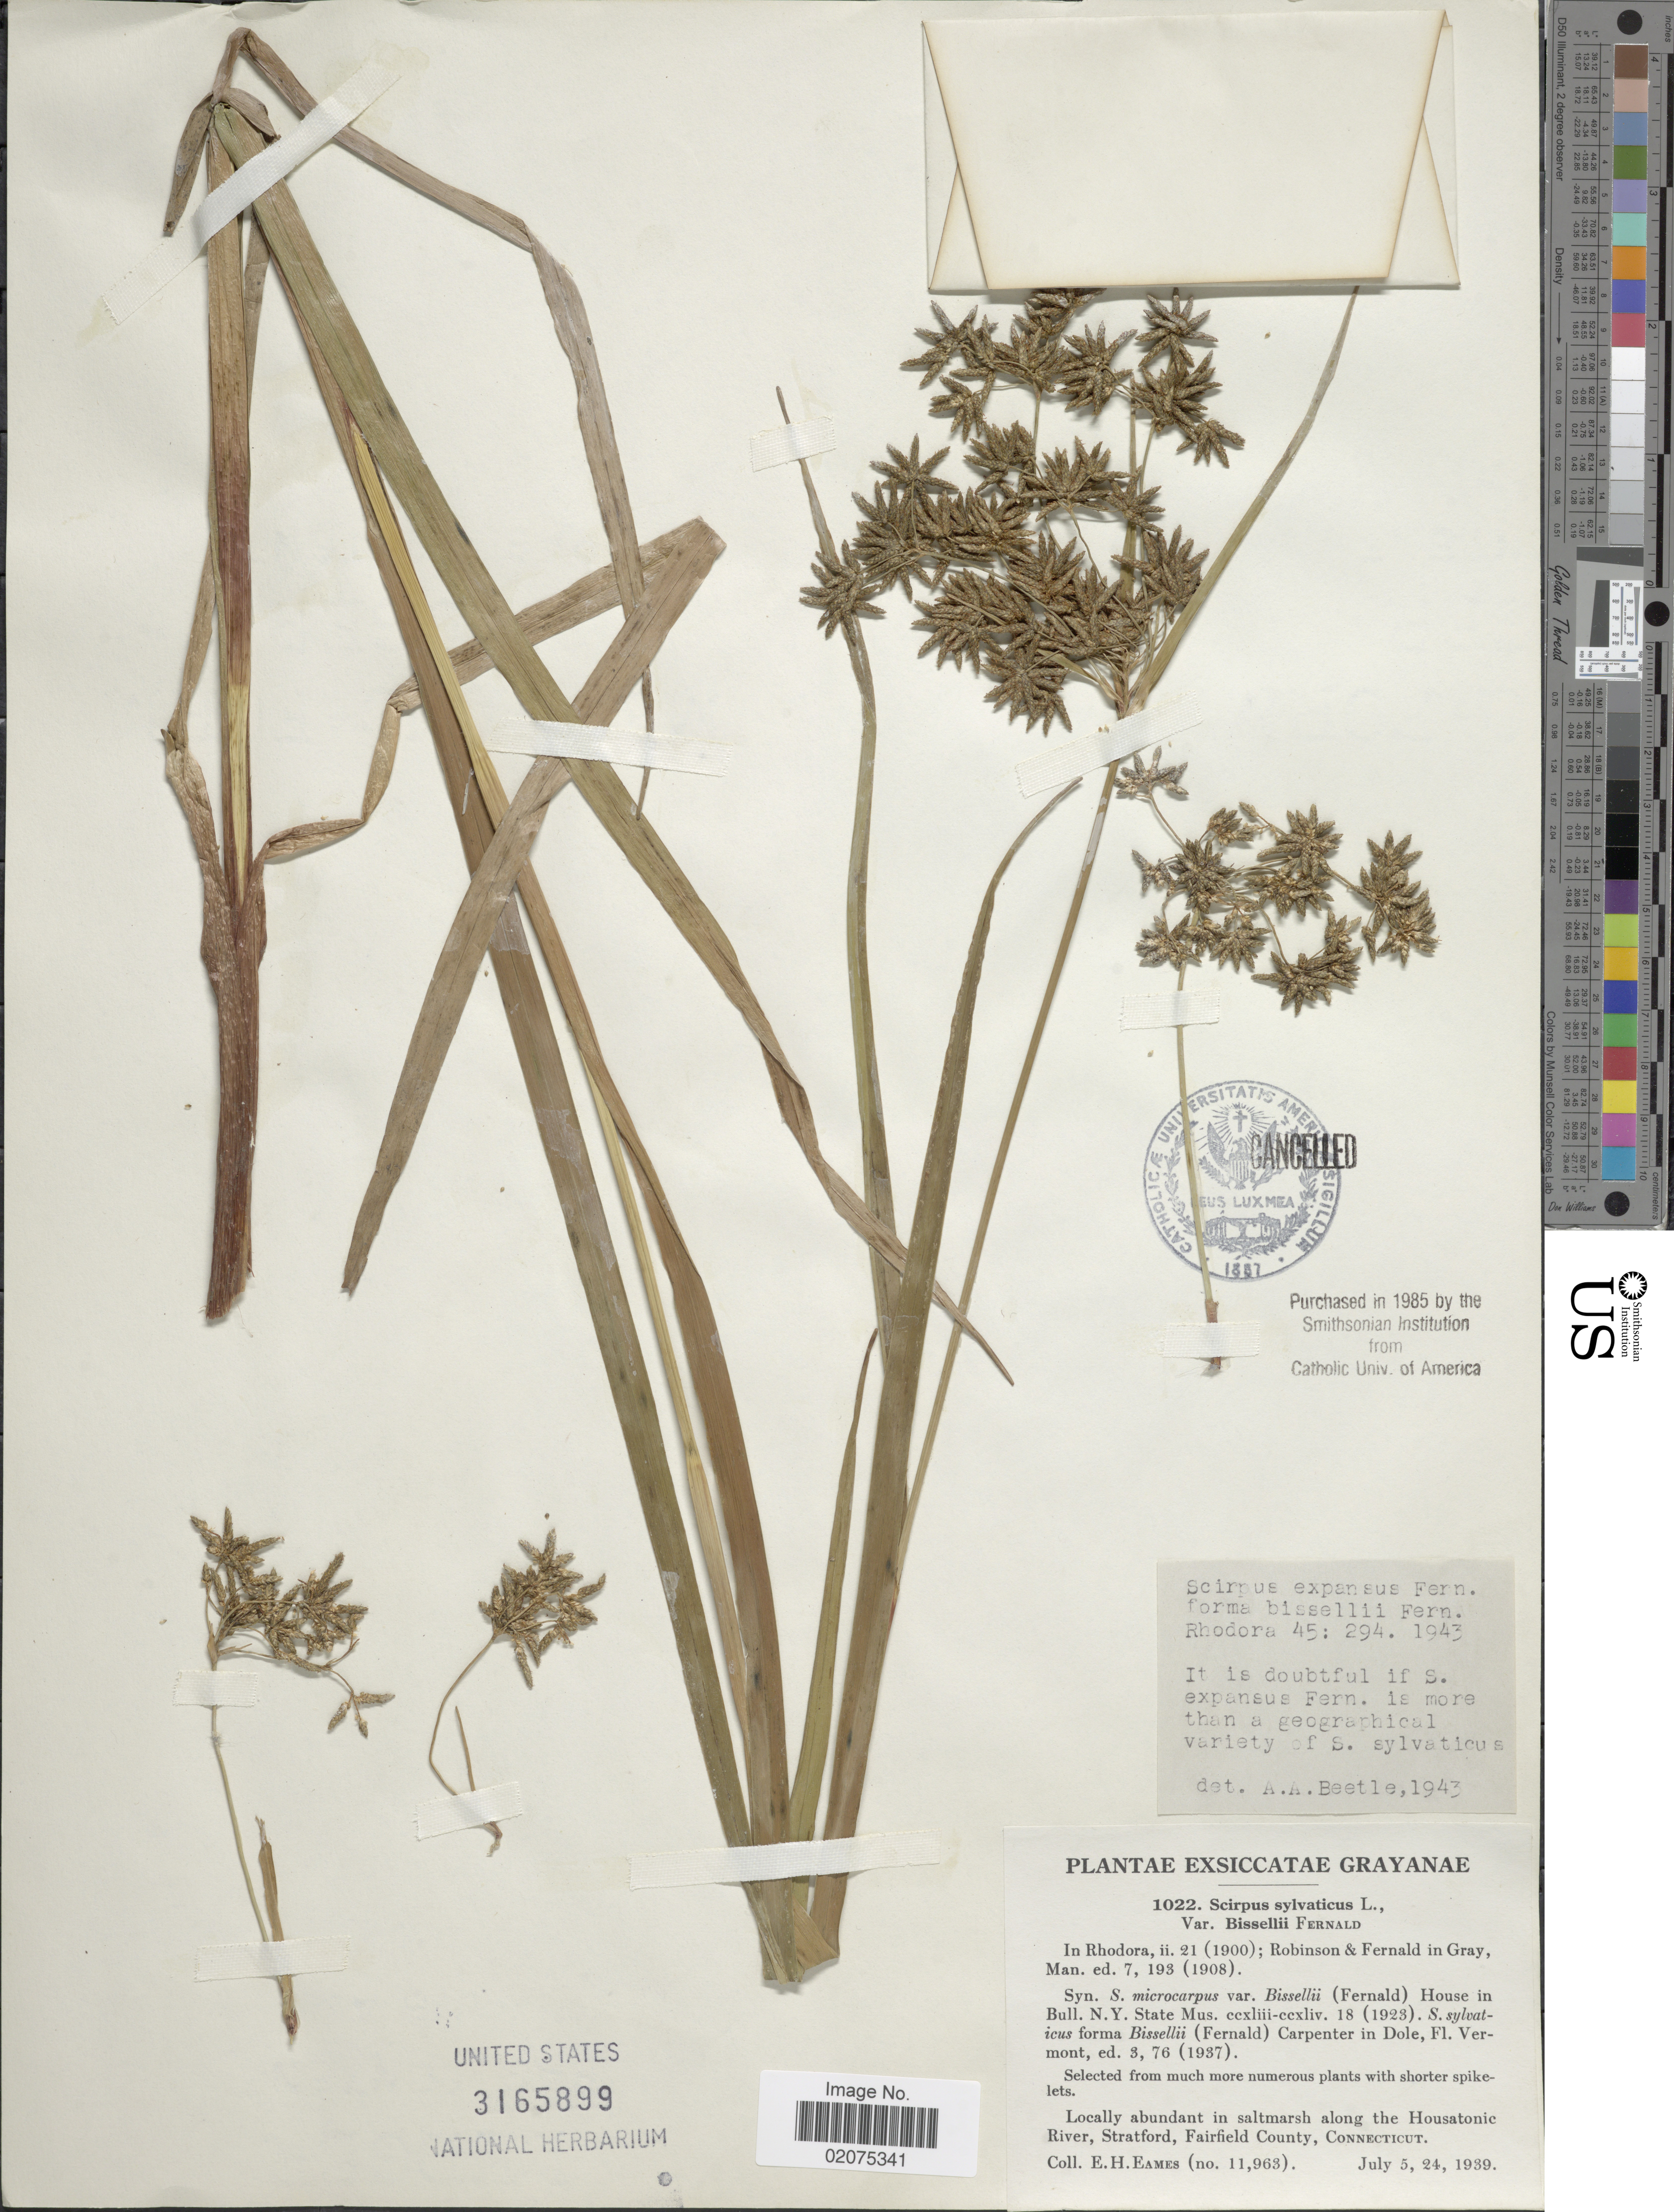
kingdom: Plantae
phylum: Tracheophyta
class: Liliopsida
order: Poales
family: Cyperaceae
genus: Scirpus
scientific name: Scirpus expansus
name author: Fernald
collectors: E. H. Eames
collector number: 11963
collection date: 1939-07-05/1939-07-24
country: United States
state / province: Connecticut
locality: Grayanae. in saltmarsh along the Housatonic River, Stratford, Fairfield County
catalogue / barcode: US 3165899